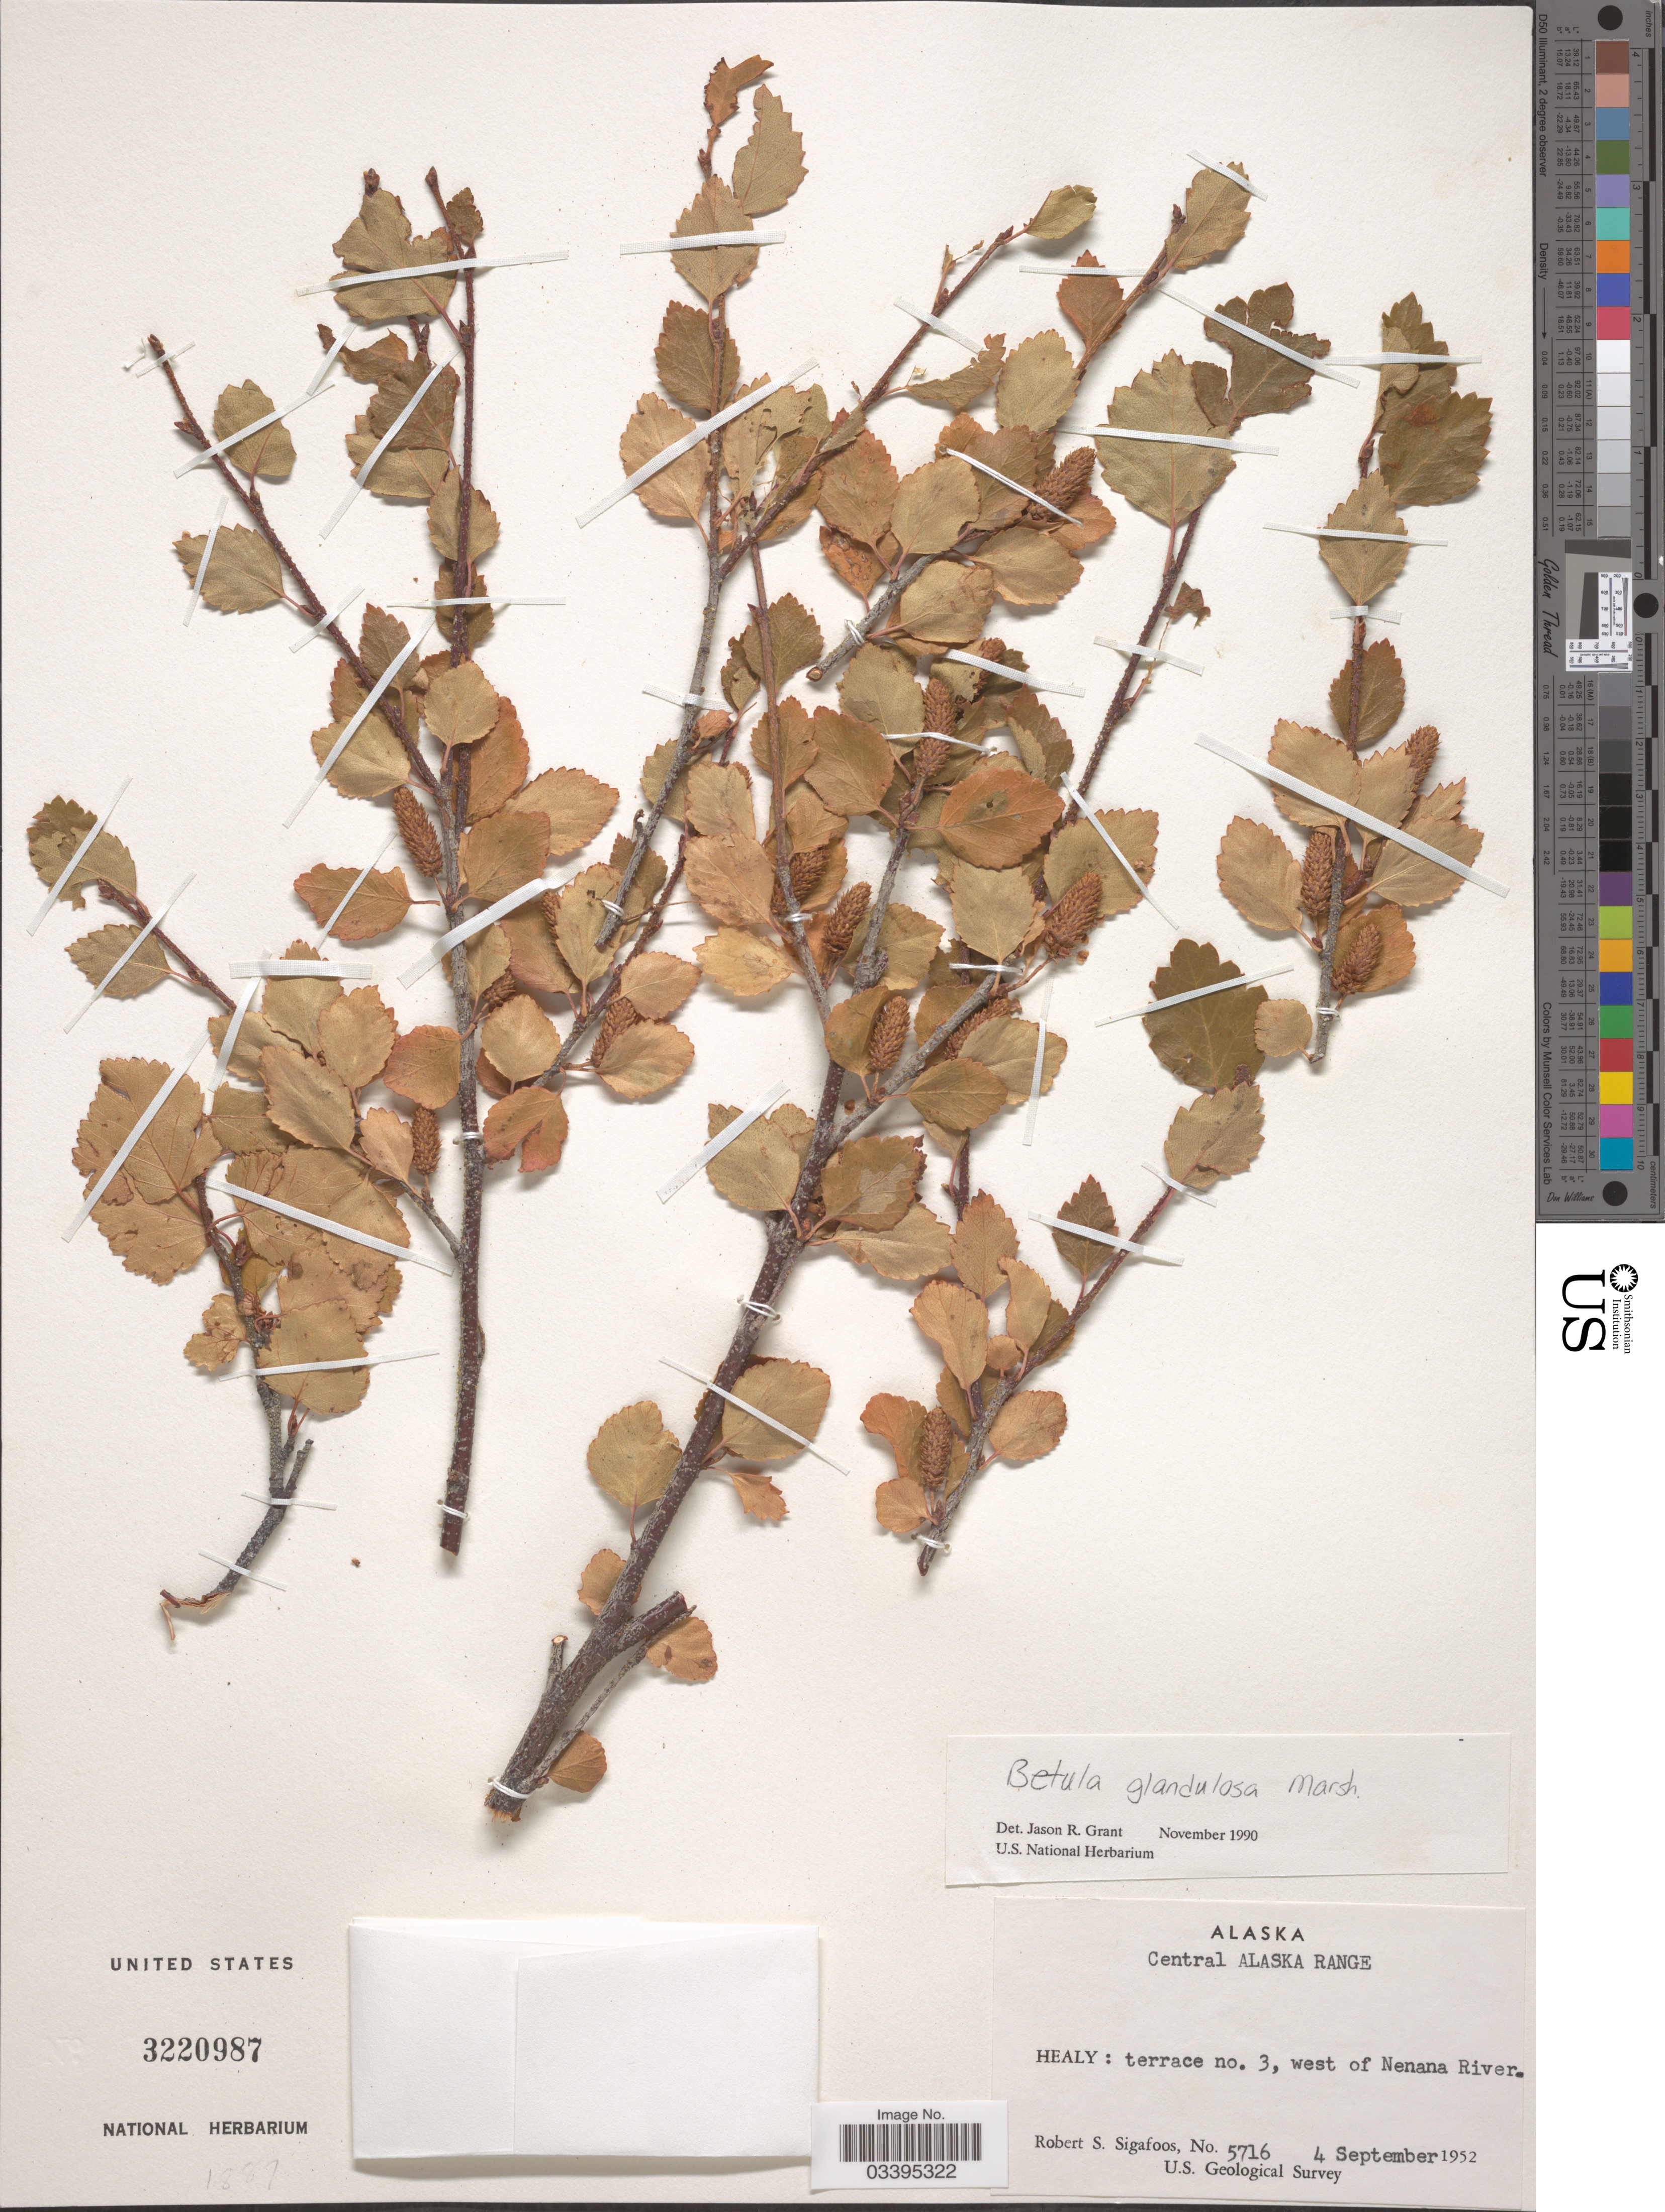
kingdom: Plantae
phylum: Tracheophyta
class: Magnoliopsida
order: Fagales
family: Betulaceae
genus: Betula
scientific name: Betula glandulosa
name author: Michx.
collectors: R. Sigafoos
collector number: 5716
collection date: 1952-09-04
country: United States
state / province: Alaska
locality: Central Alaska Range. Healy: terrace no. 3, west of Nenana River.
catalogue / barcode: US 3220987